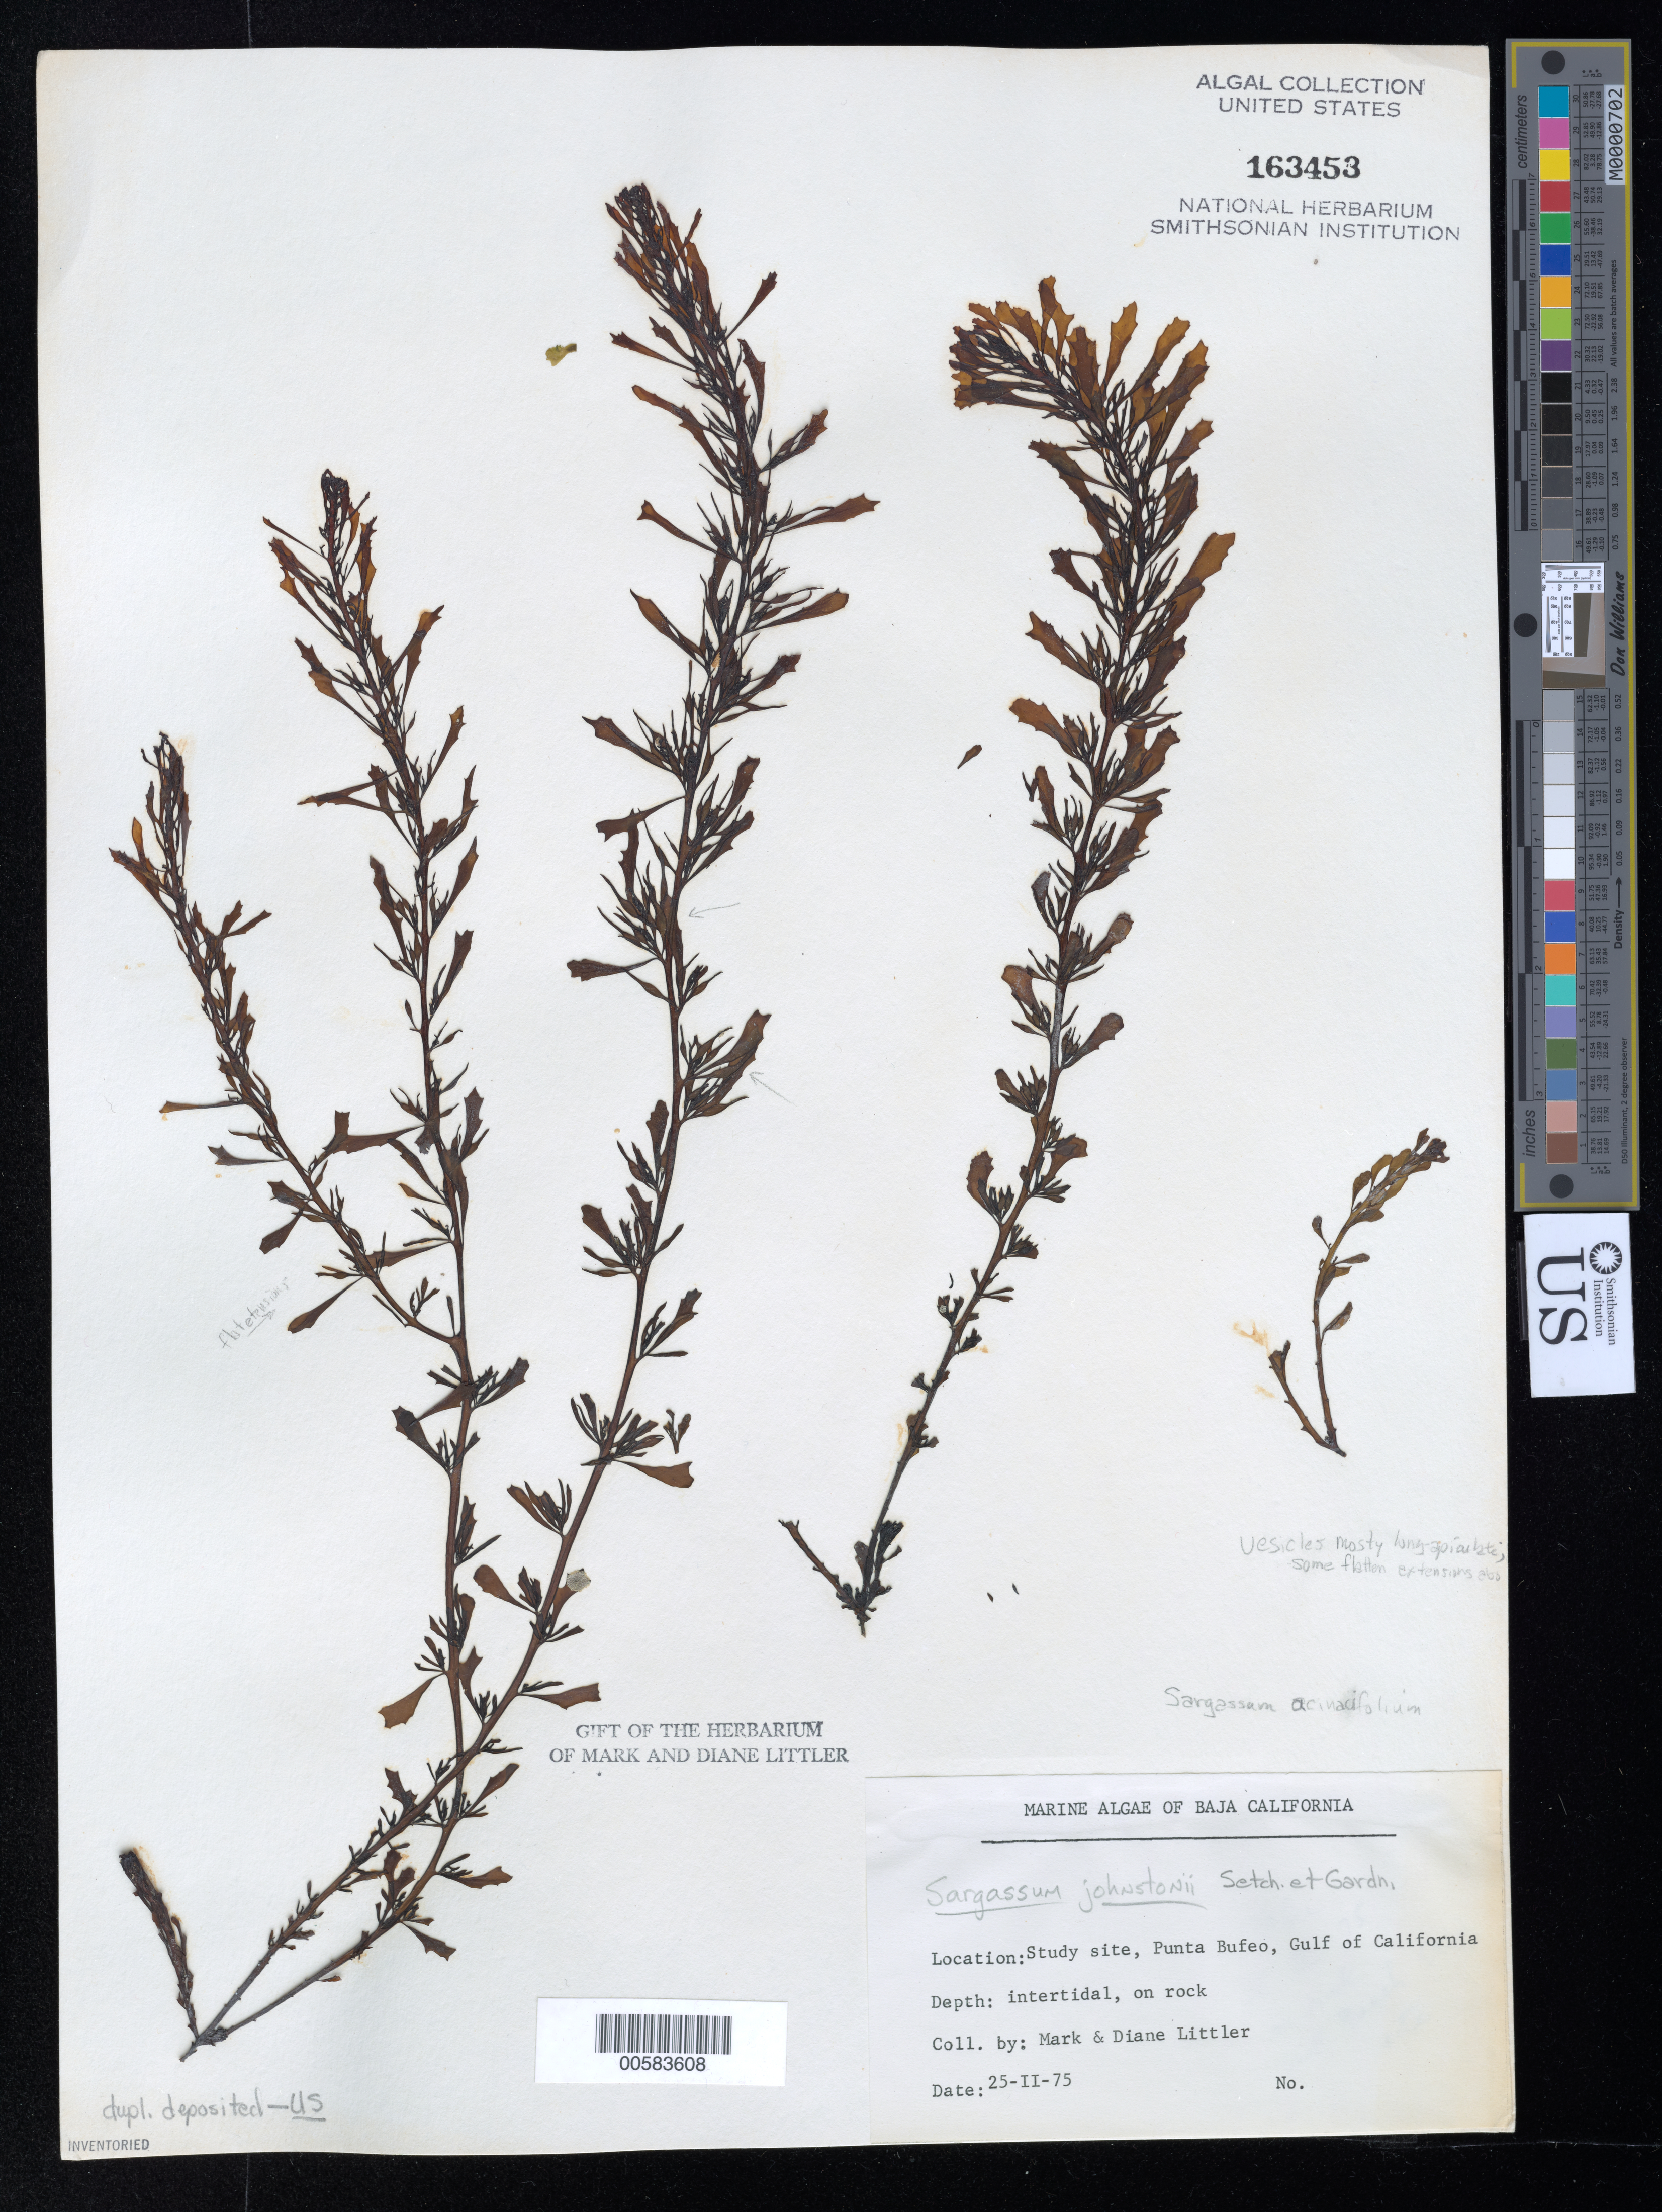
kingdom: Chromista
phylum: Ochrophyta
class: Phaeophyceae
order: Fucales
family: Sargassaceae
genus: Sargassum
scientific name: Sargassum acinacifolium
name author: Setch. & N.L. Gardner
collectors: M. M. Littler & D. S. Littler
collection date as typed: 25 Feb 1975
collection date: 1975-02-25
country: Mexico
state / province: Baja California Norte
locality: Punta Bufeo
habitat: intertidal, on rock.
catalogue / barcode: US 163453